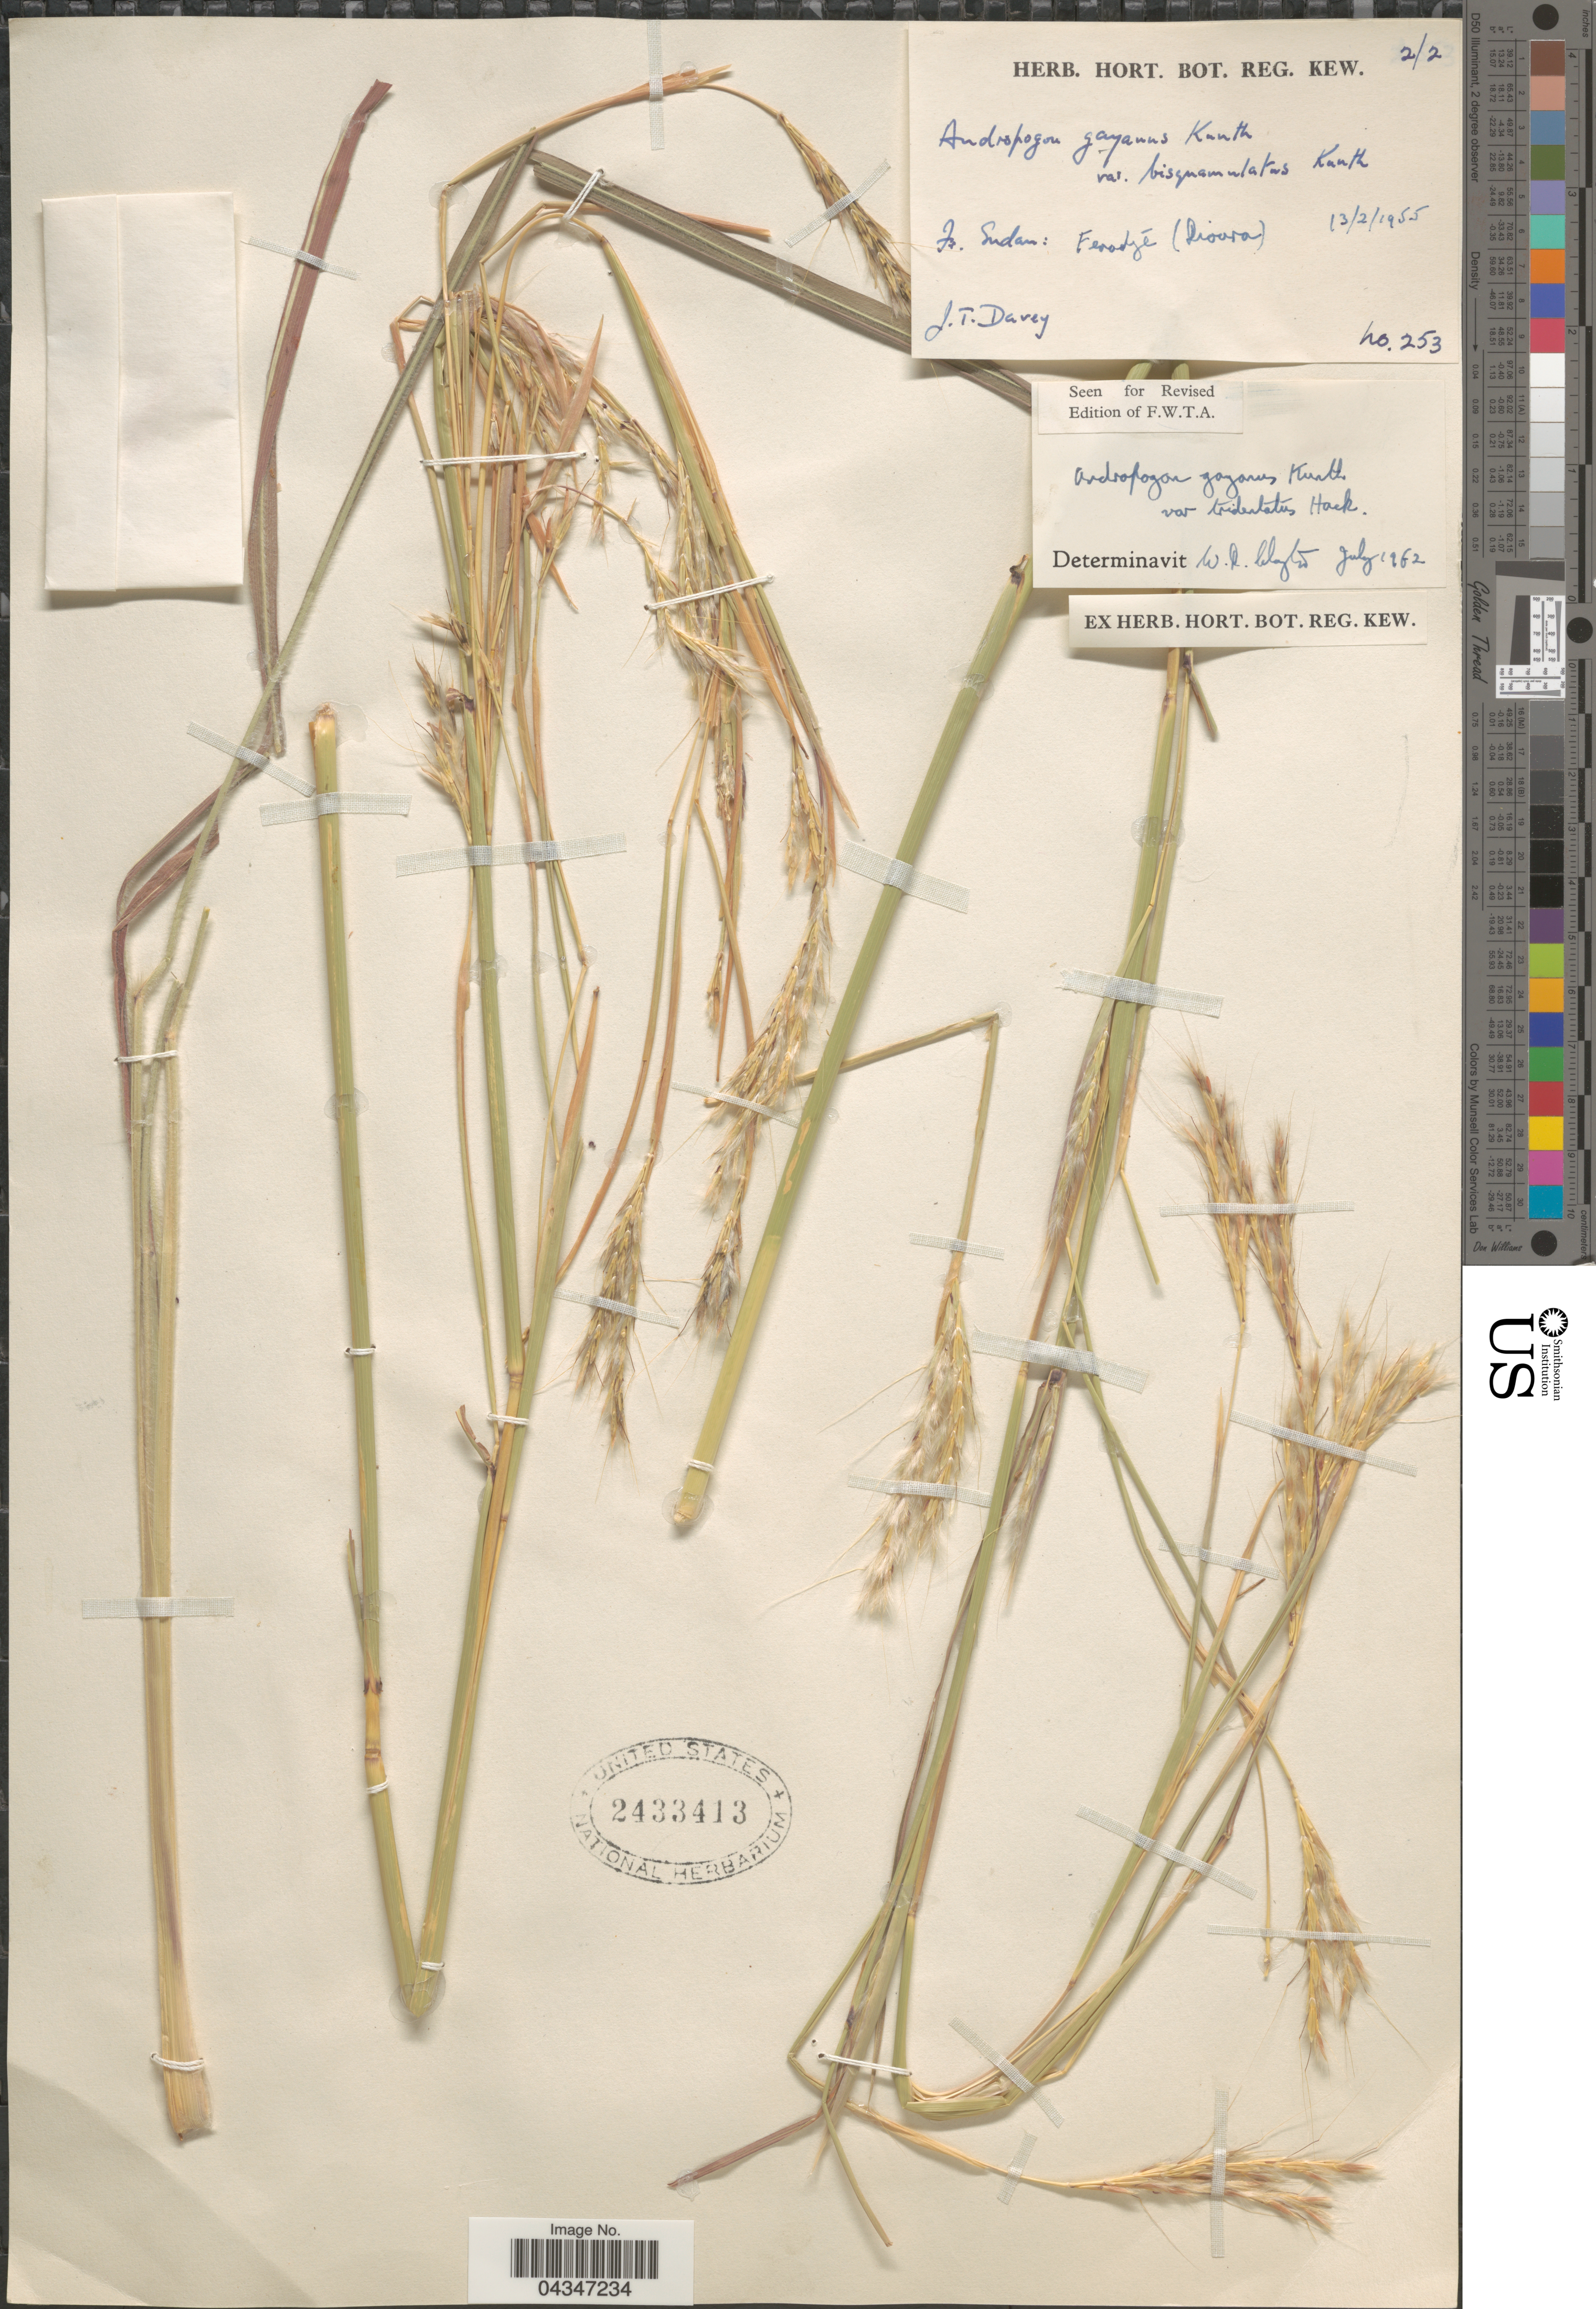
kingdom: Plantae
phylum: Tracheophyta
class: Liliopsida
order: Poales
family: Poaceae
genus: Andropogon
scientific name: Andropogon gayanus var. bisquamulatus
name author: (Hochst.) Hack.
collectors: J. Davey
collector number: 253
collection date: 1955-02-13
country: Mali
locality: Fr. Sudan: Ferodjé [interpreted] (Dioura).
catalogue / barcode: US 2433413